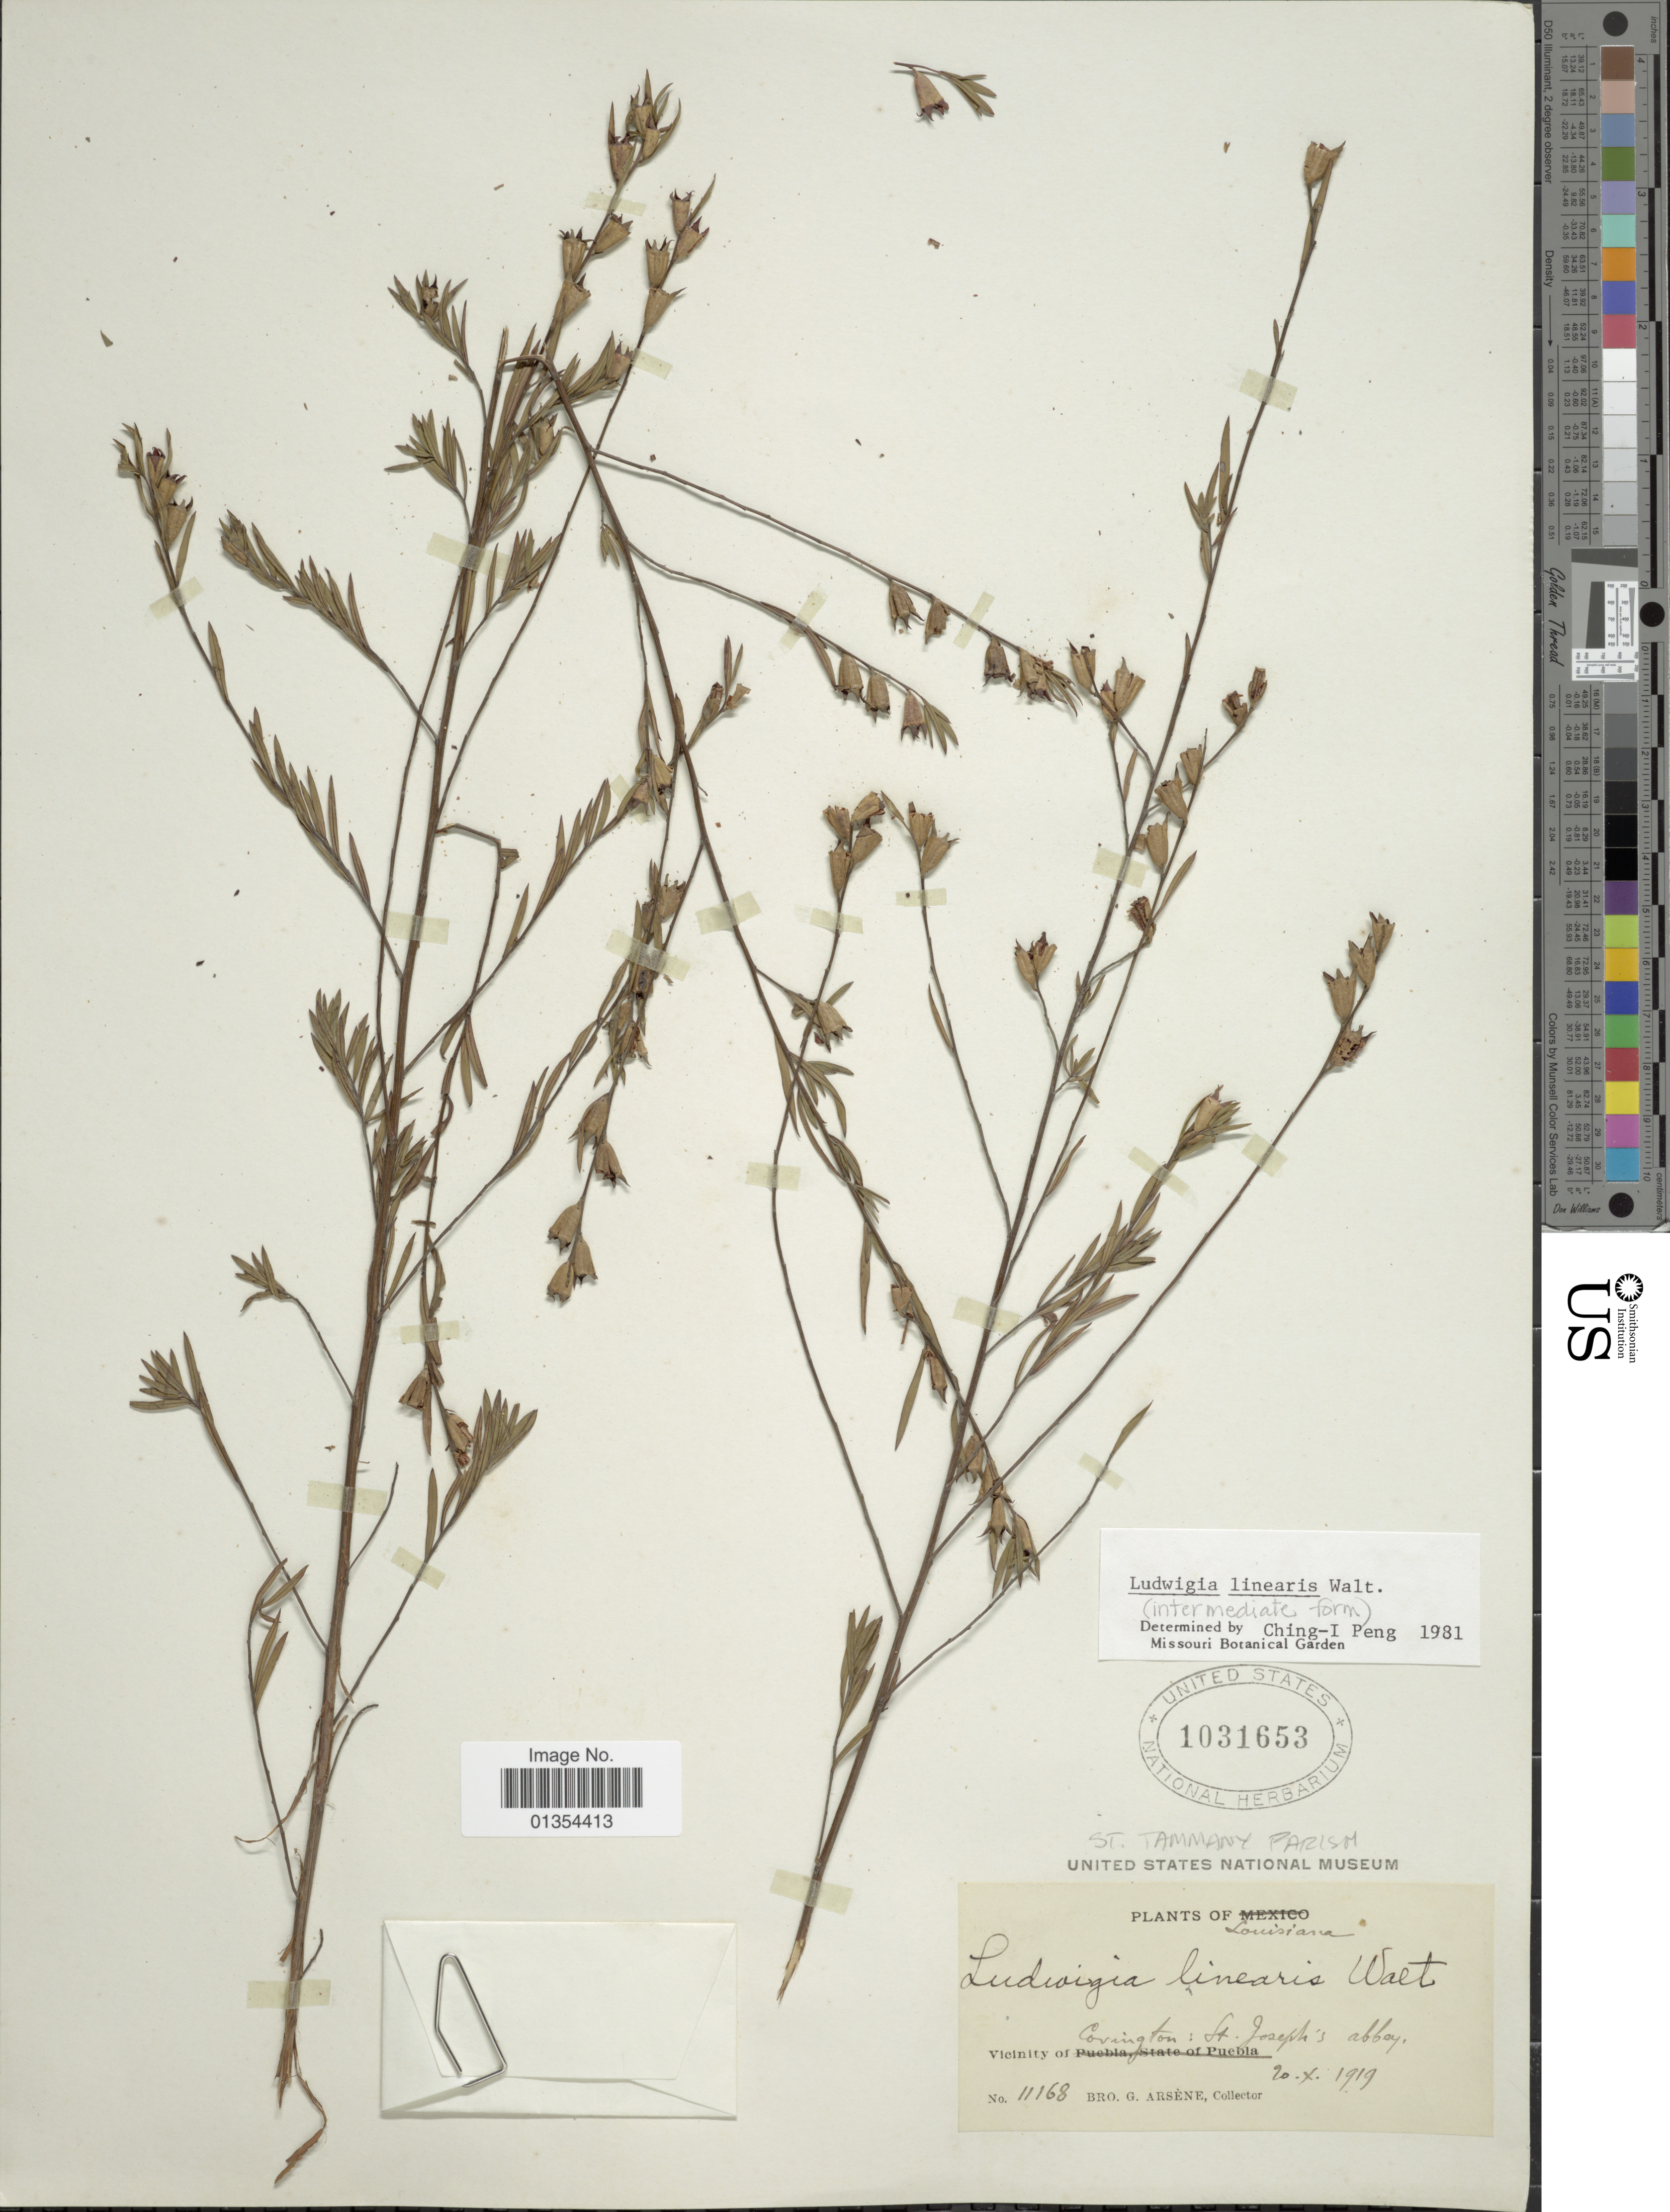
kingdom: Plantae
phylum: Tracheophyta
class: Magnoliopsida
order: Myrtales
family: Onagraceae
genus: Ludwigia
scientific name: Ludwigia linearis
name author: Walter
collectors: Bro. G. Arsène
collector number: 11168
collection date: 1919-10-20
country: United States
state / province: Louisiana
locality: Vicinity of Covington: St. Joseph's Abbey, St. Tamman Parish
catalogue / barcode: US 1031653